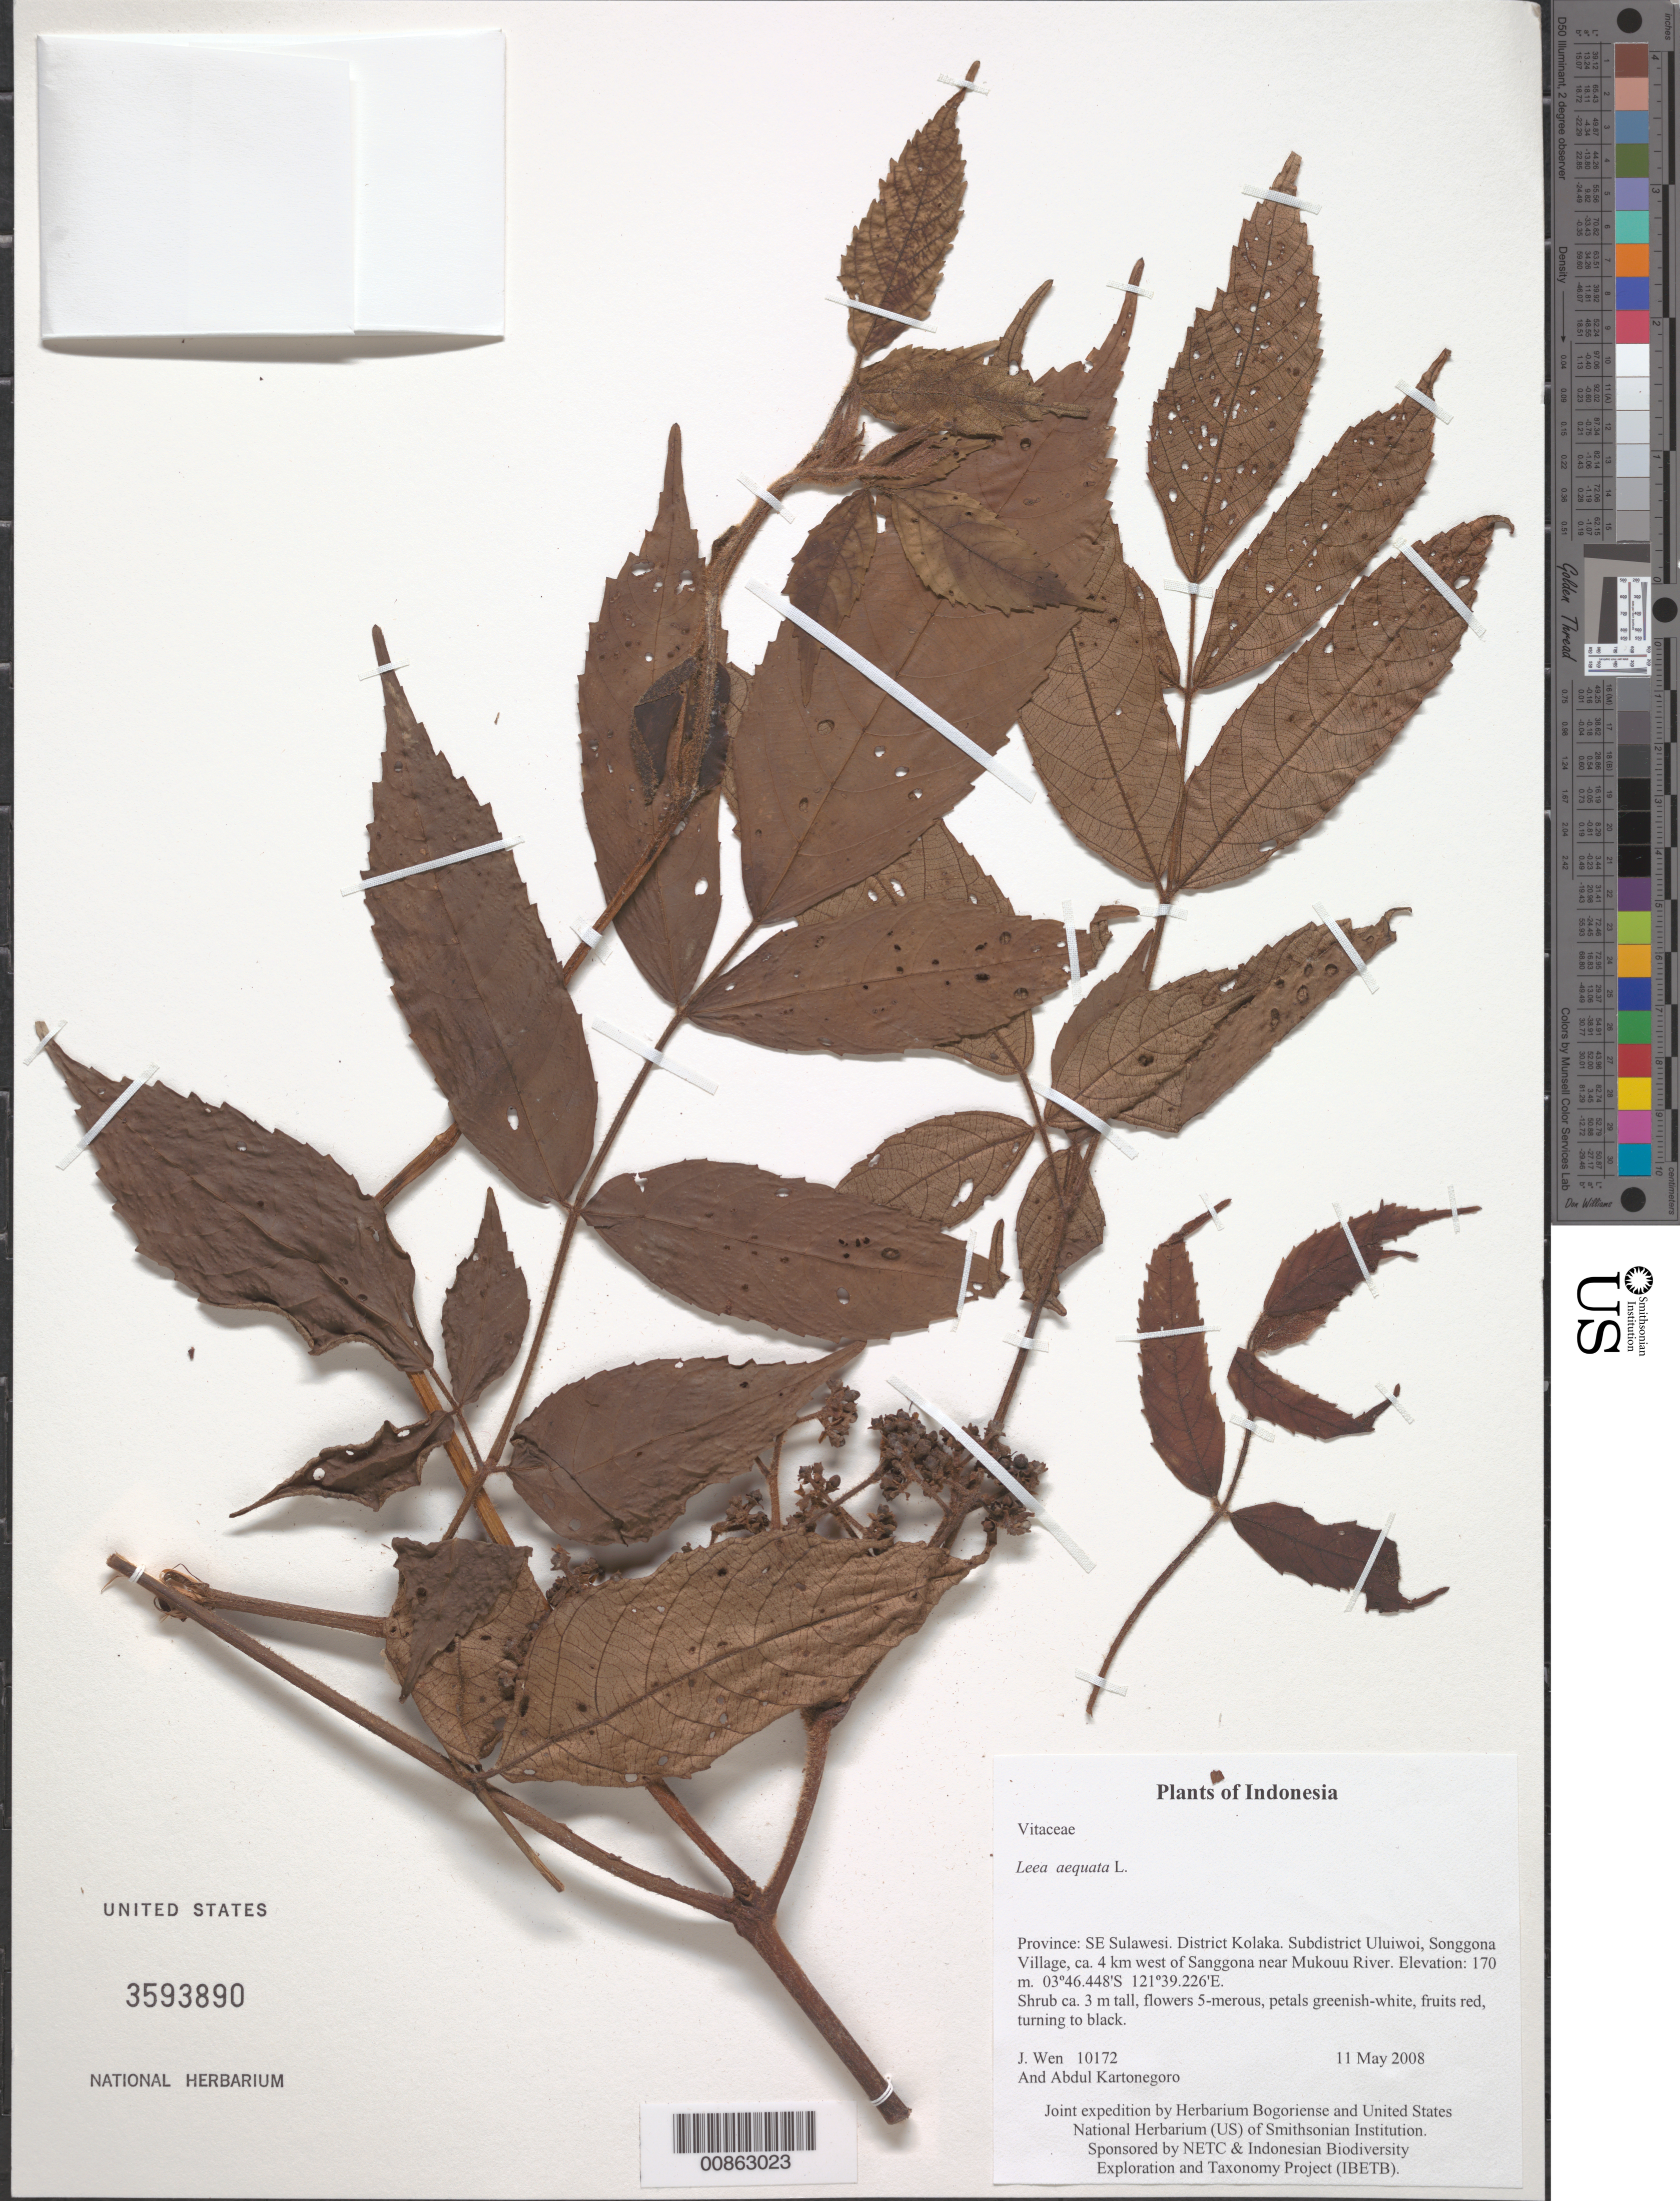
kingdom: Plantae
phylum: Tracheophyta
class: Magnoliopsida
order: Vitales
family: Vitaceae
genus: Leea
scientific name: Leea aequata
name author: L.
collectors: J. Wen & A. Kartonegoro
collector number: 10172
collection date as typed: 11 May 2008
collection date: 2008-05-11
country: Indonesia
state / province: Sulawesi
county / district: Sulawesi Tenggara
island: Sulawesi [Celebes]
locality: District Kolaka, subdistrict Uluiwoi, Sanggona Village, ca. 4 km west of Sanggona, near Mukouu River.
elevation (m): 170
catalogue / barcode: US 3593890